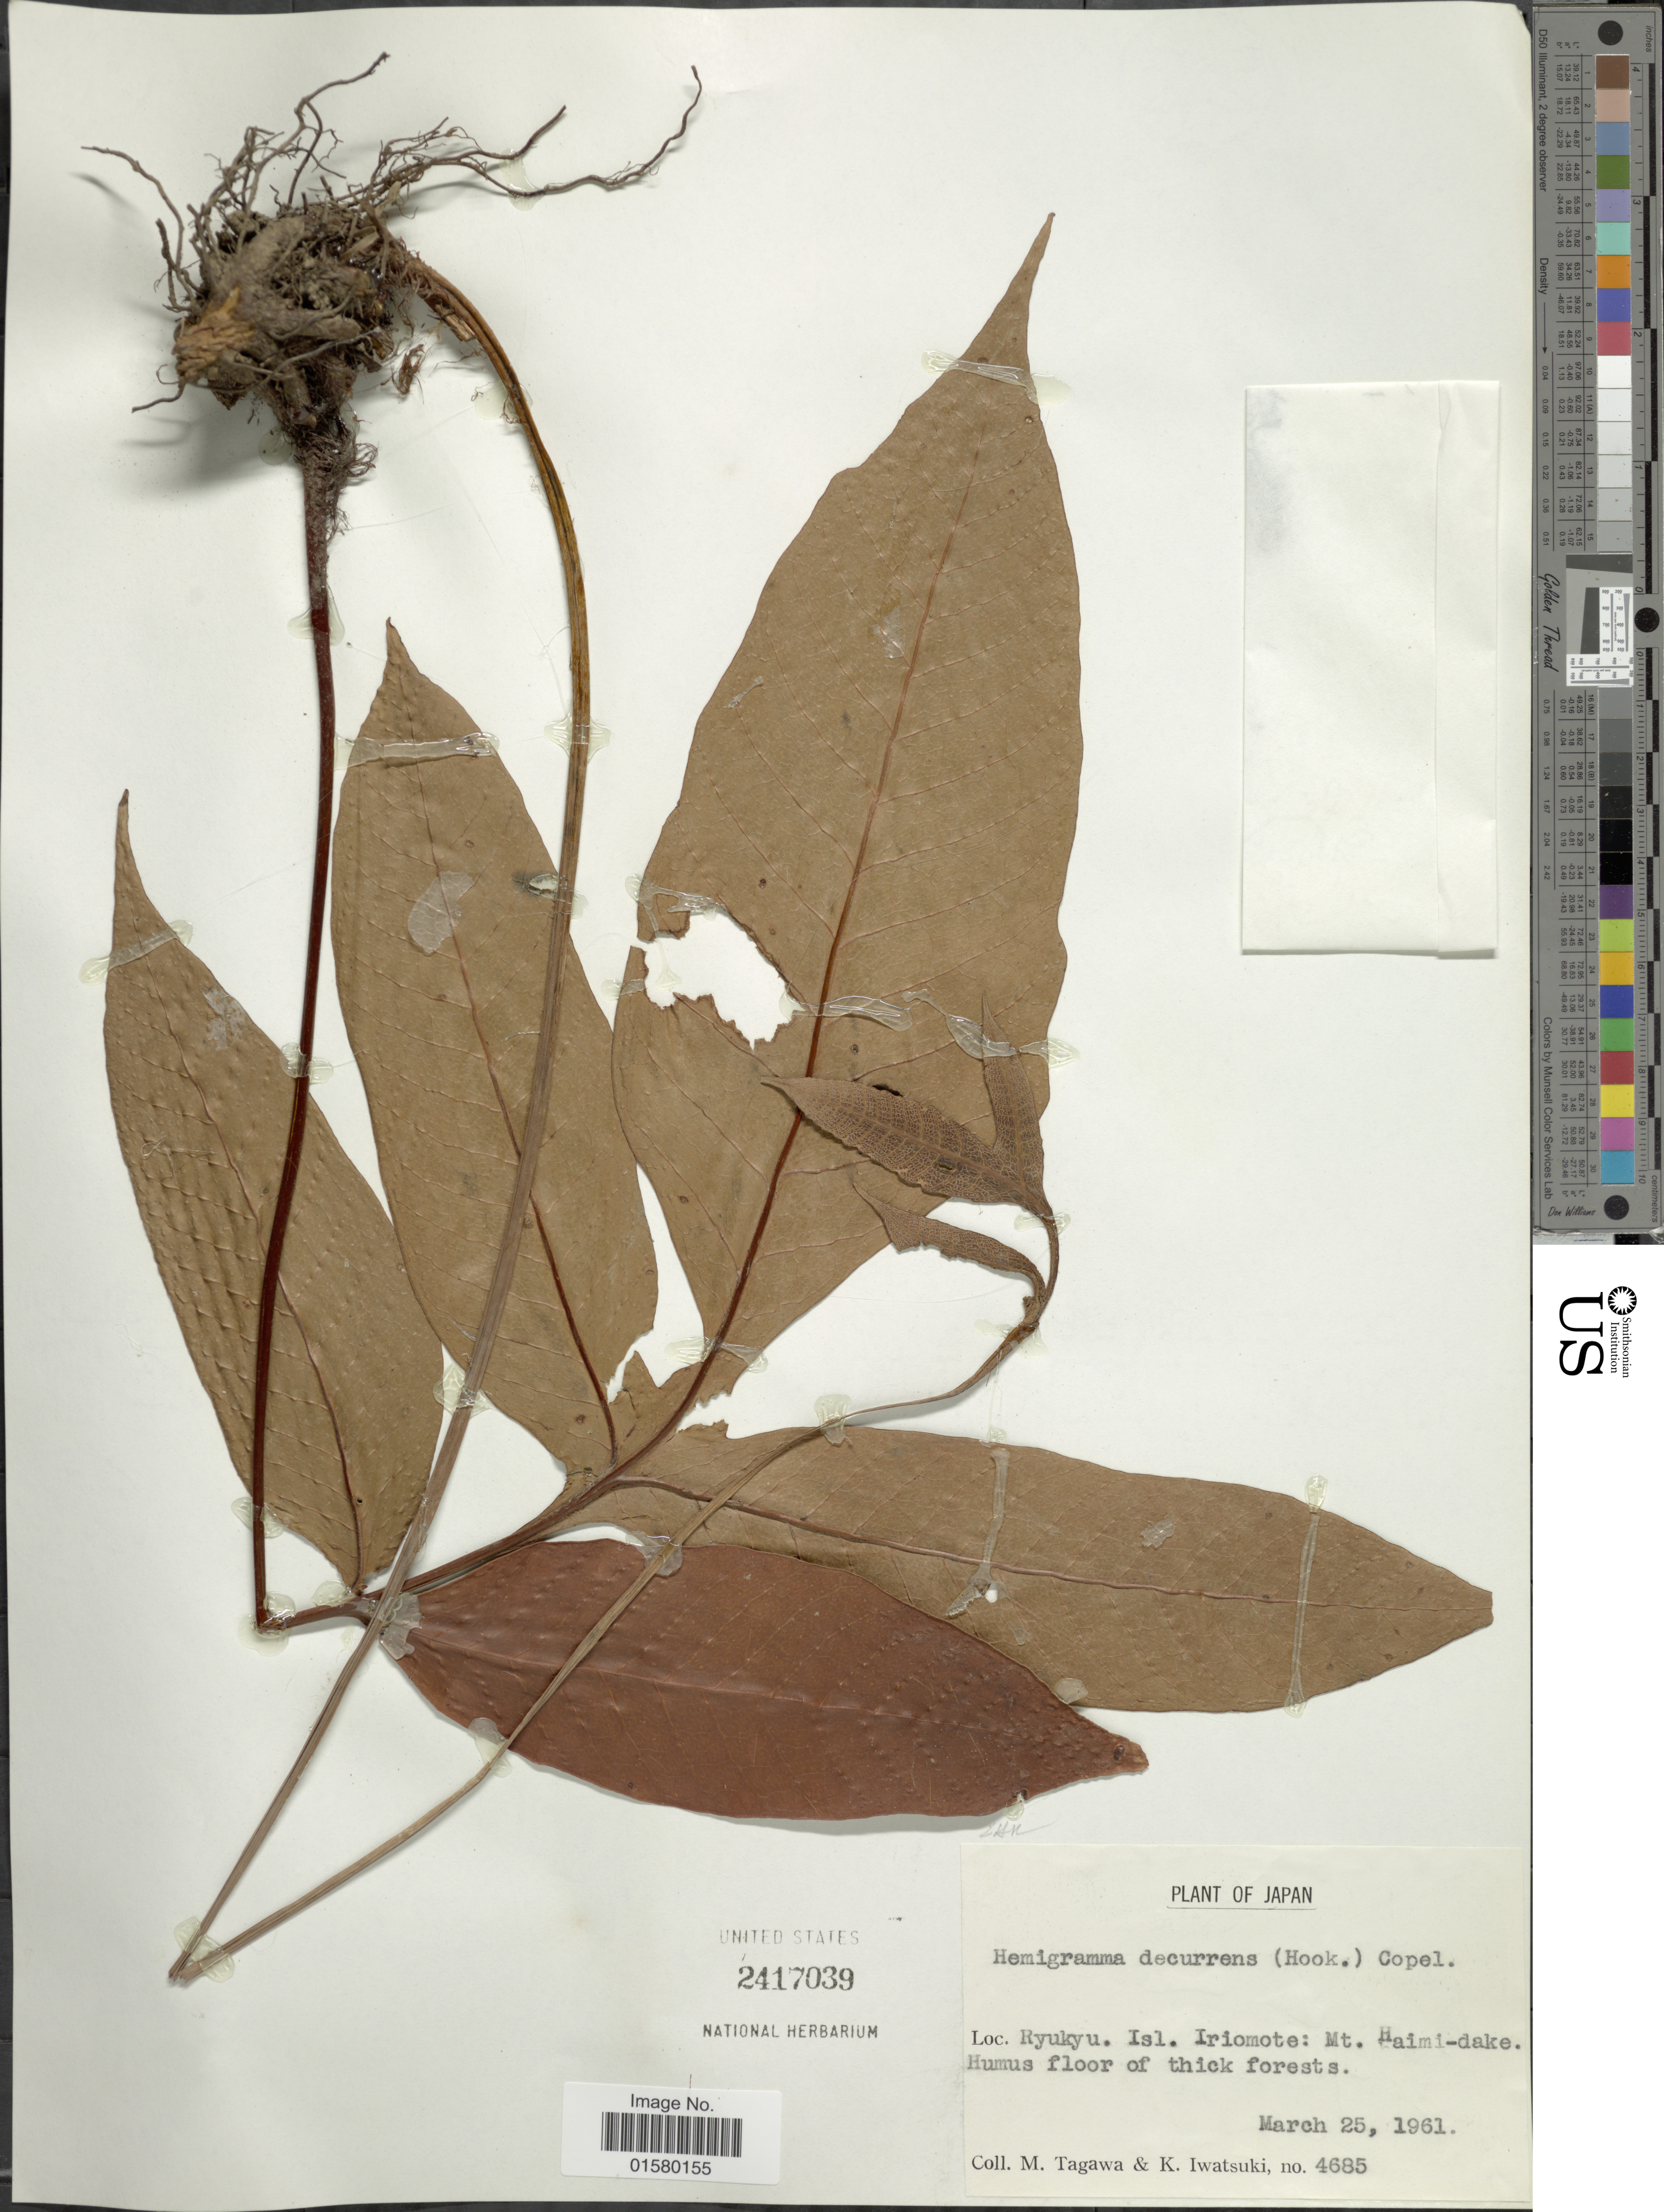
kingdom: Plantae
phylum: Tracheophyta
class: Polypodiopsida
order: Polypodiales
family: Tectariaceae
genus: Tectaria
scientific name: Tectaria decurrens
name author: (Presel.) Copel. in Elmer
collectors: M. Tagawa & K. Iwatsuki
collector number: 4685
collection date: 1961-03-25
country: Japan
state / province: Okinawa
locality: Ryukyu. Isl. Iriomote: Mt. Haimi-dake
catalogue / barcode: US 2417039